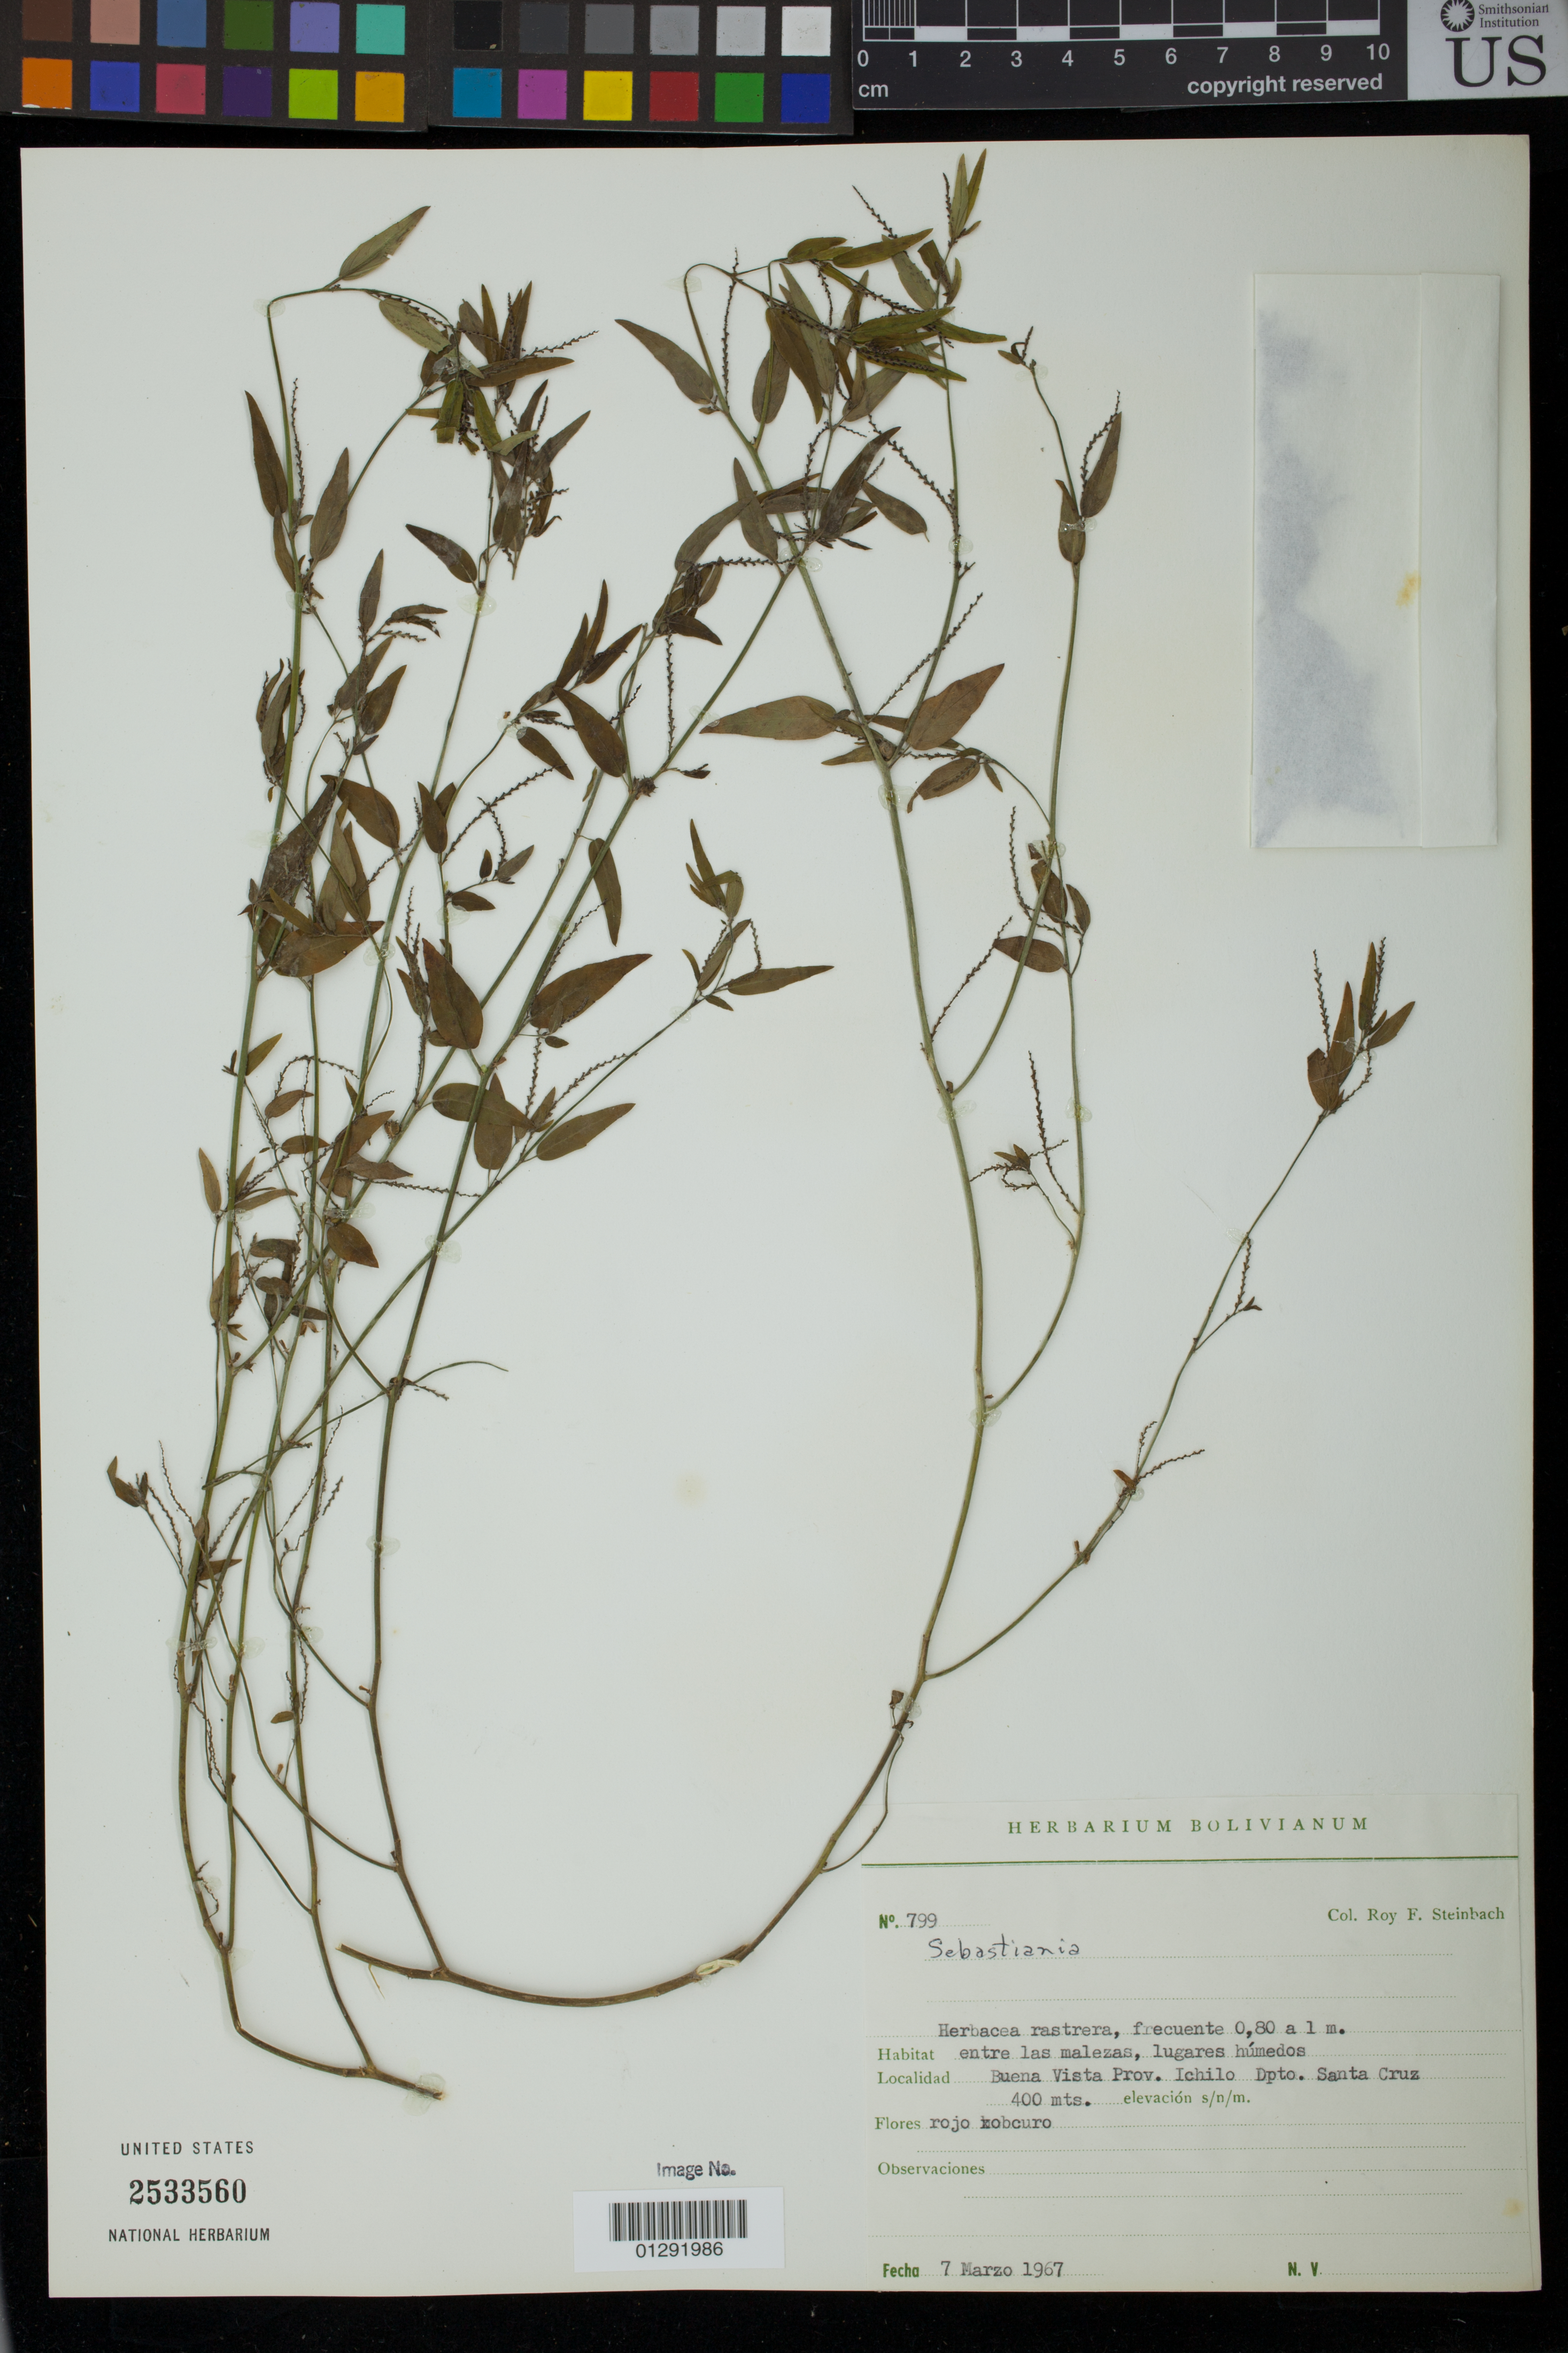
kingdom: Plantae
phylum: Tracheophyta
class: Magnoliopsida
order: Malpighiales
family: Euphorbiaceae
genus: Sebastiania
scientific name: Sebastiania sp.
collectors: R. F. Steinbach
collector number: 799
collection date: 1967-03-07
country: Bolivia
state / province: Santa Cruz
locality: Buena Vista, Prov. Ichilo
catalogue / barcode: US 2533560